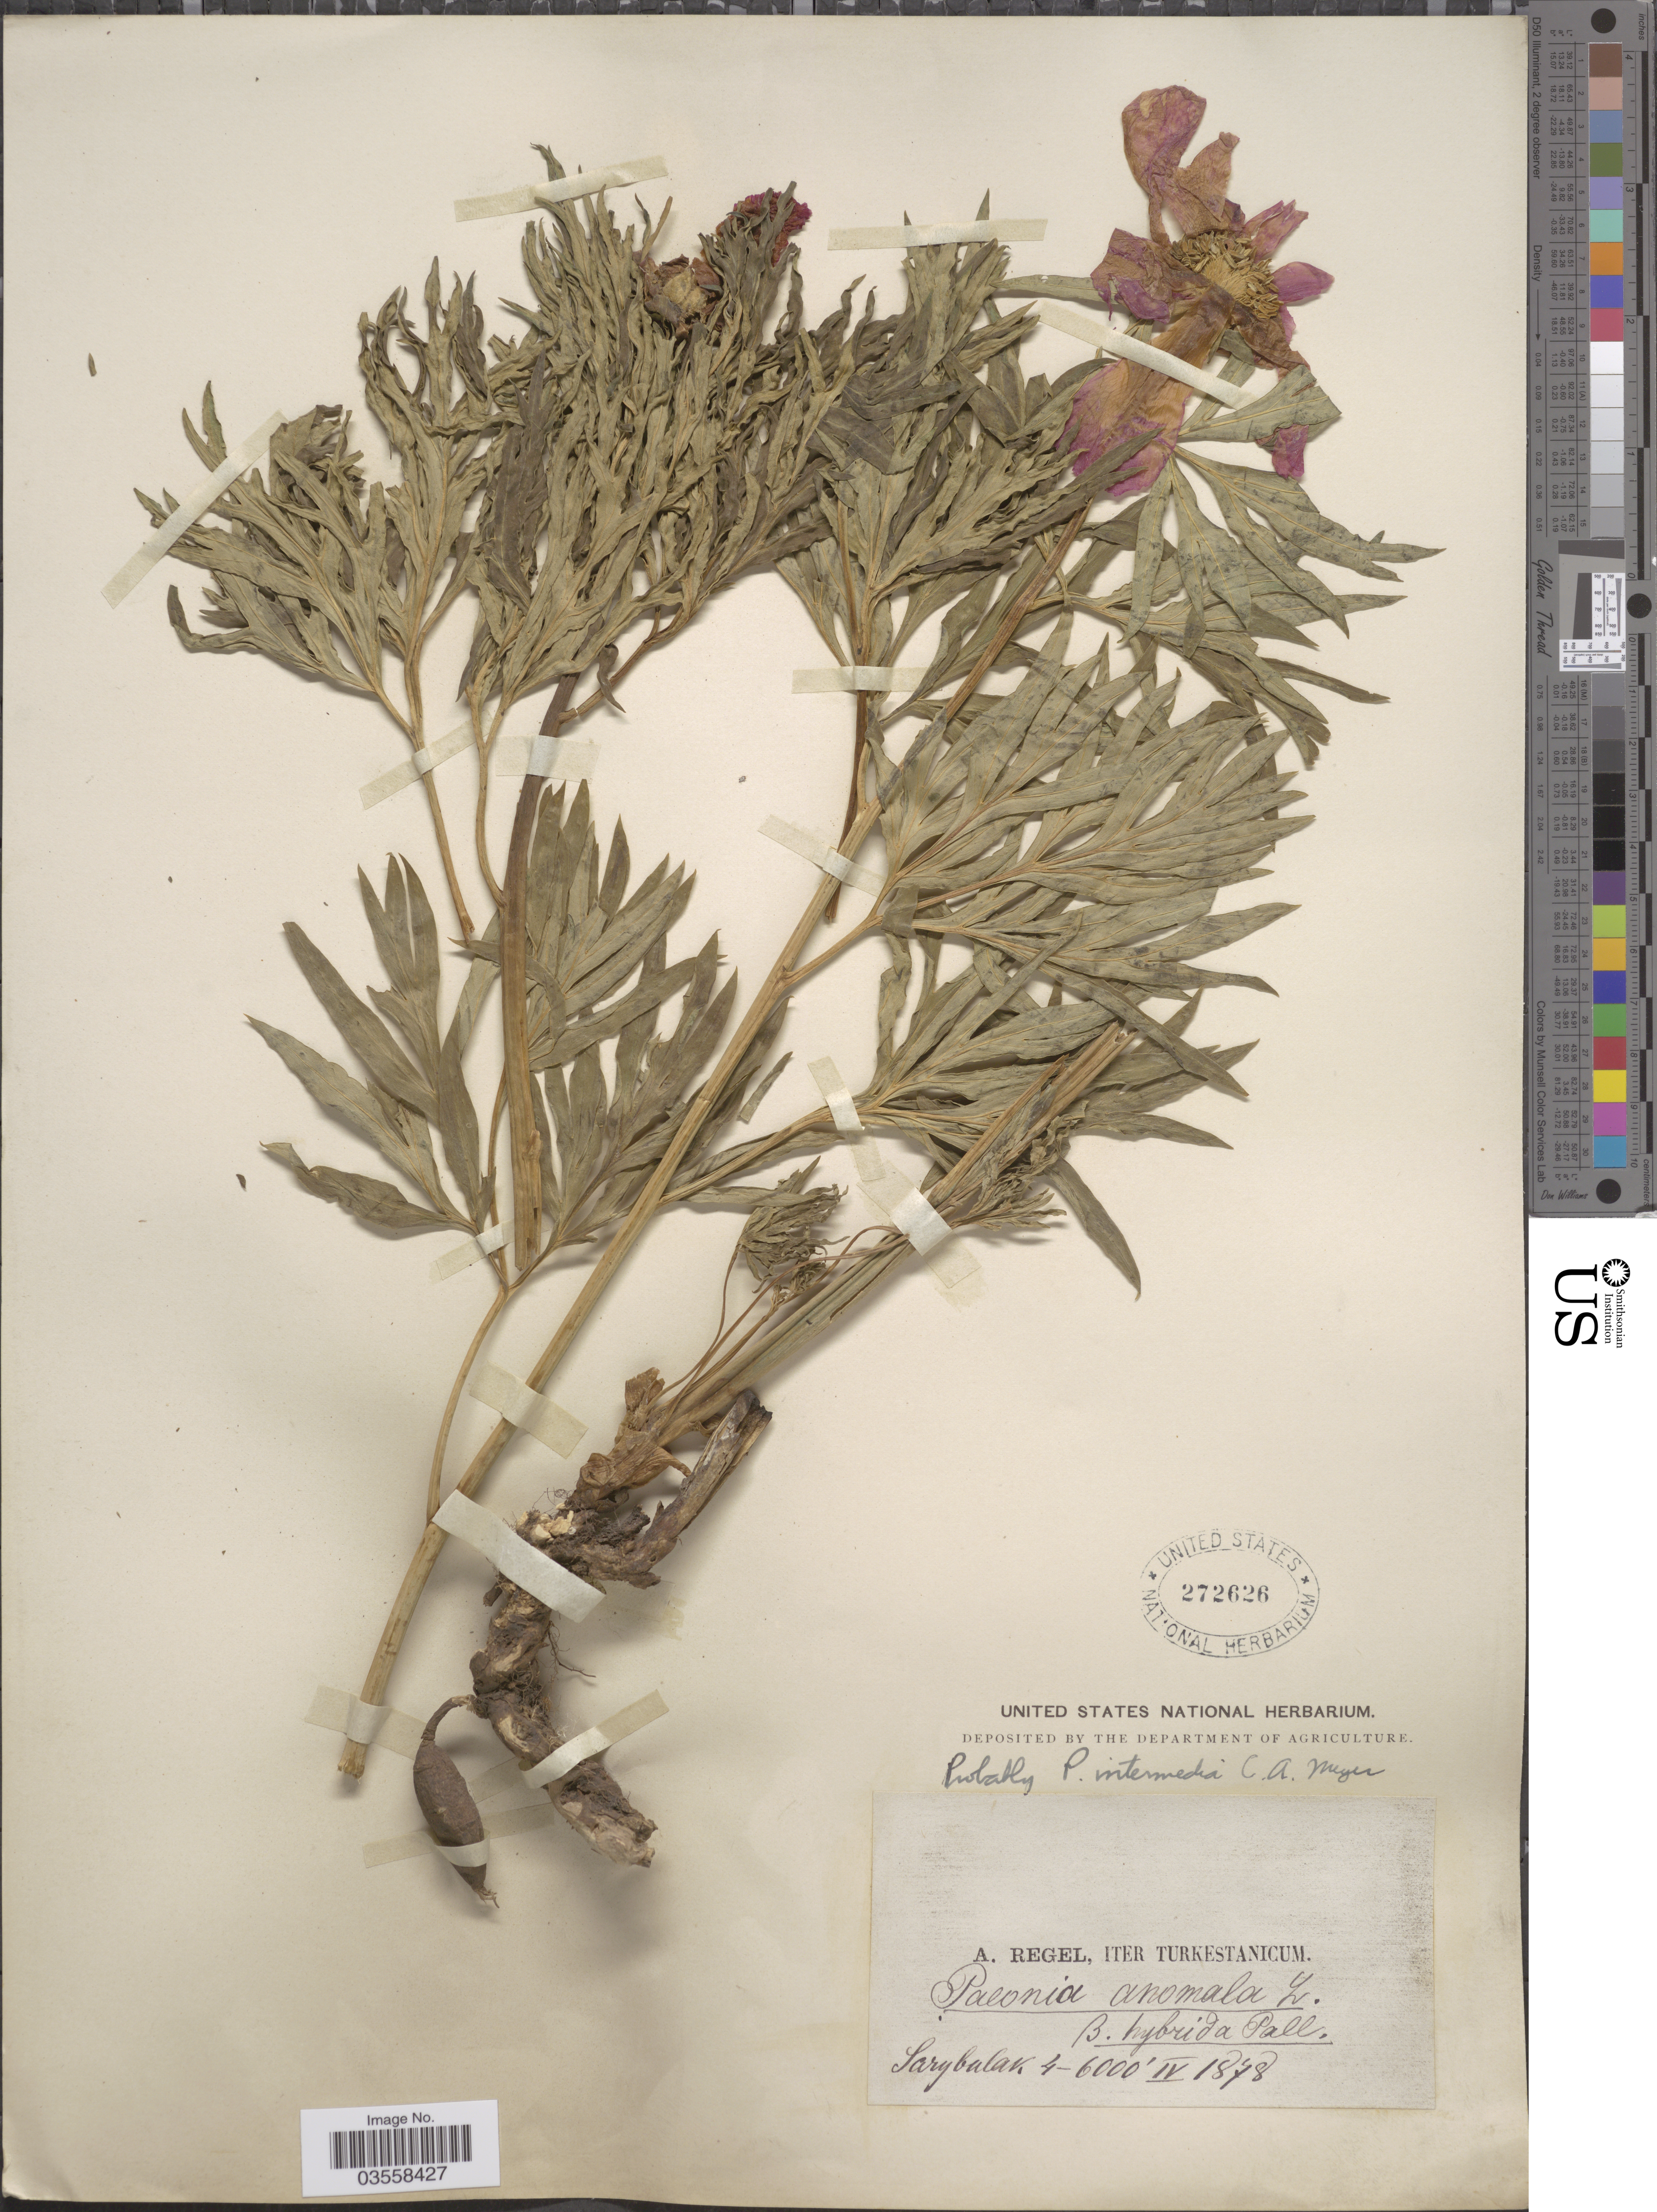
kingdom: Plantae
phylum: Tracheophyta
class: Magnoliopsida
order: Saxifragales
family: Paeoniaceae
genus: Paeonia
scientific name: Paeonia intermedia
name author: C.A. Mey.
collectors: A. Regel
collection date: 1878-04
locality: Iter Turkestanicum. Sarybalak.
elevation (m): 1219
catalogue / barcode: US 272626